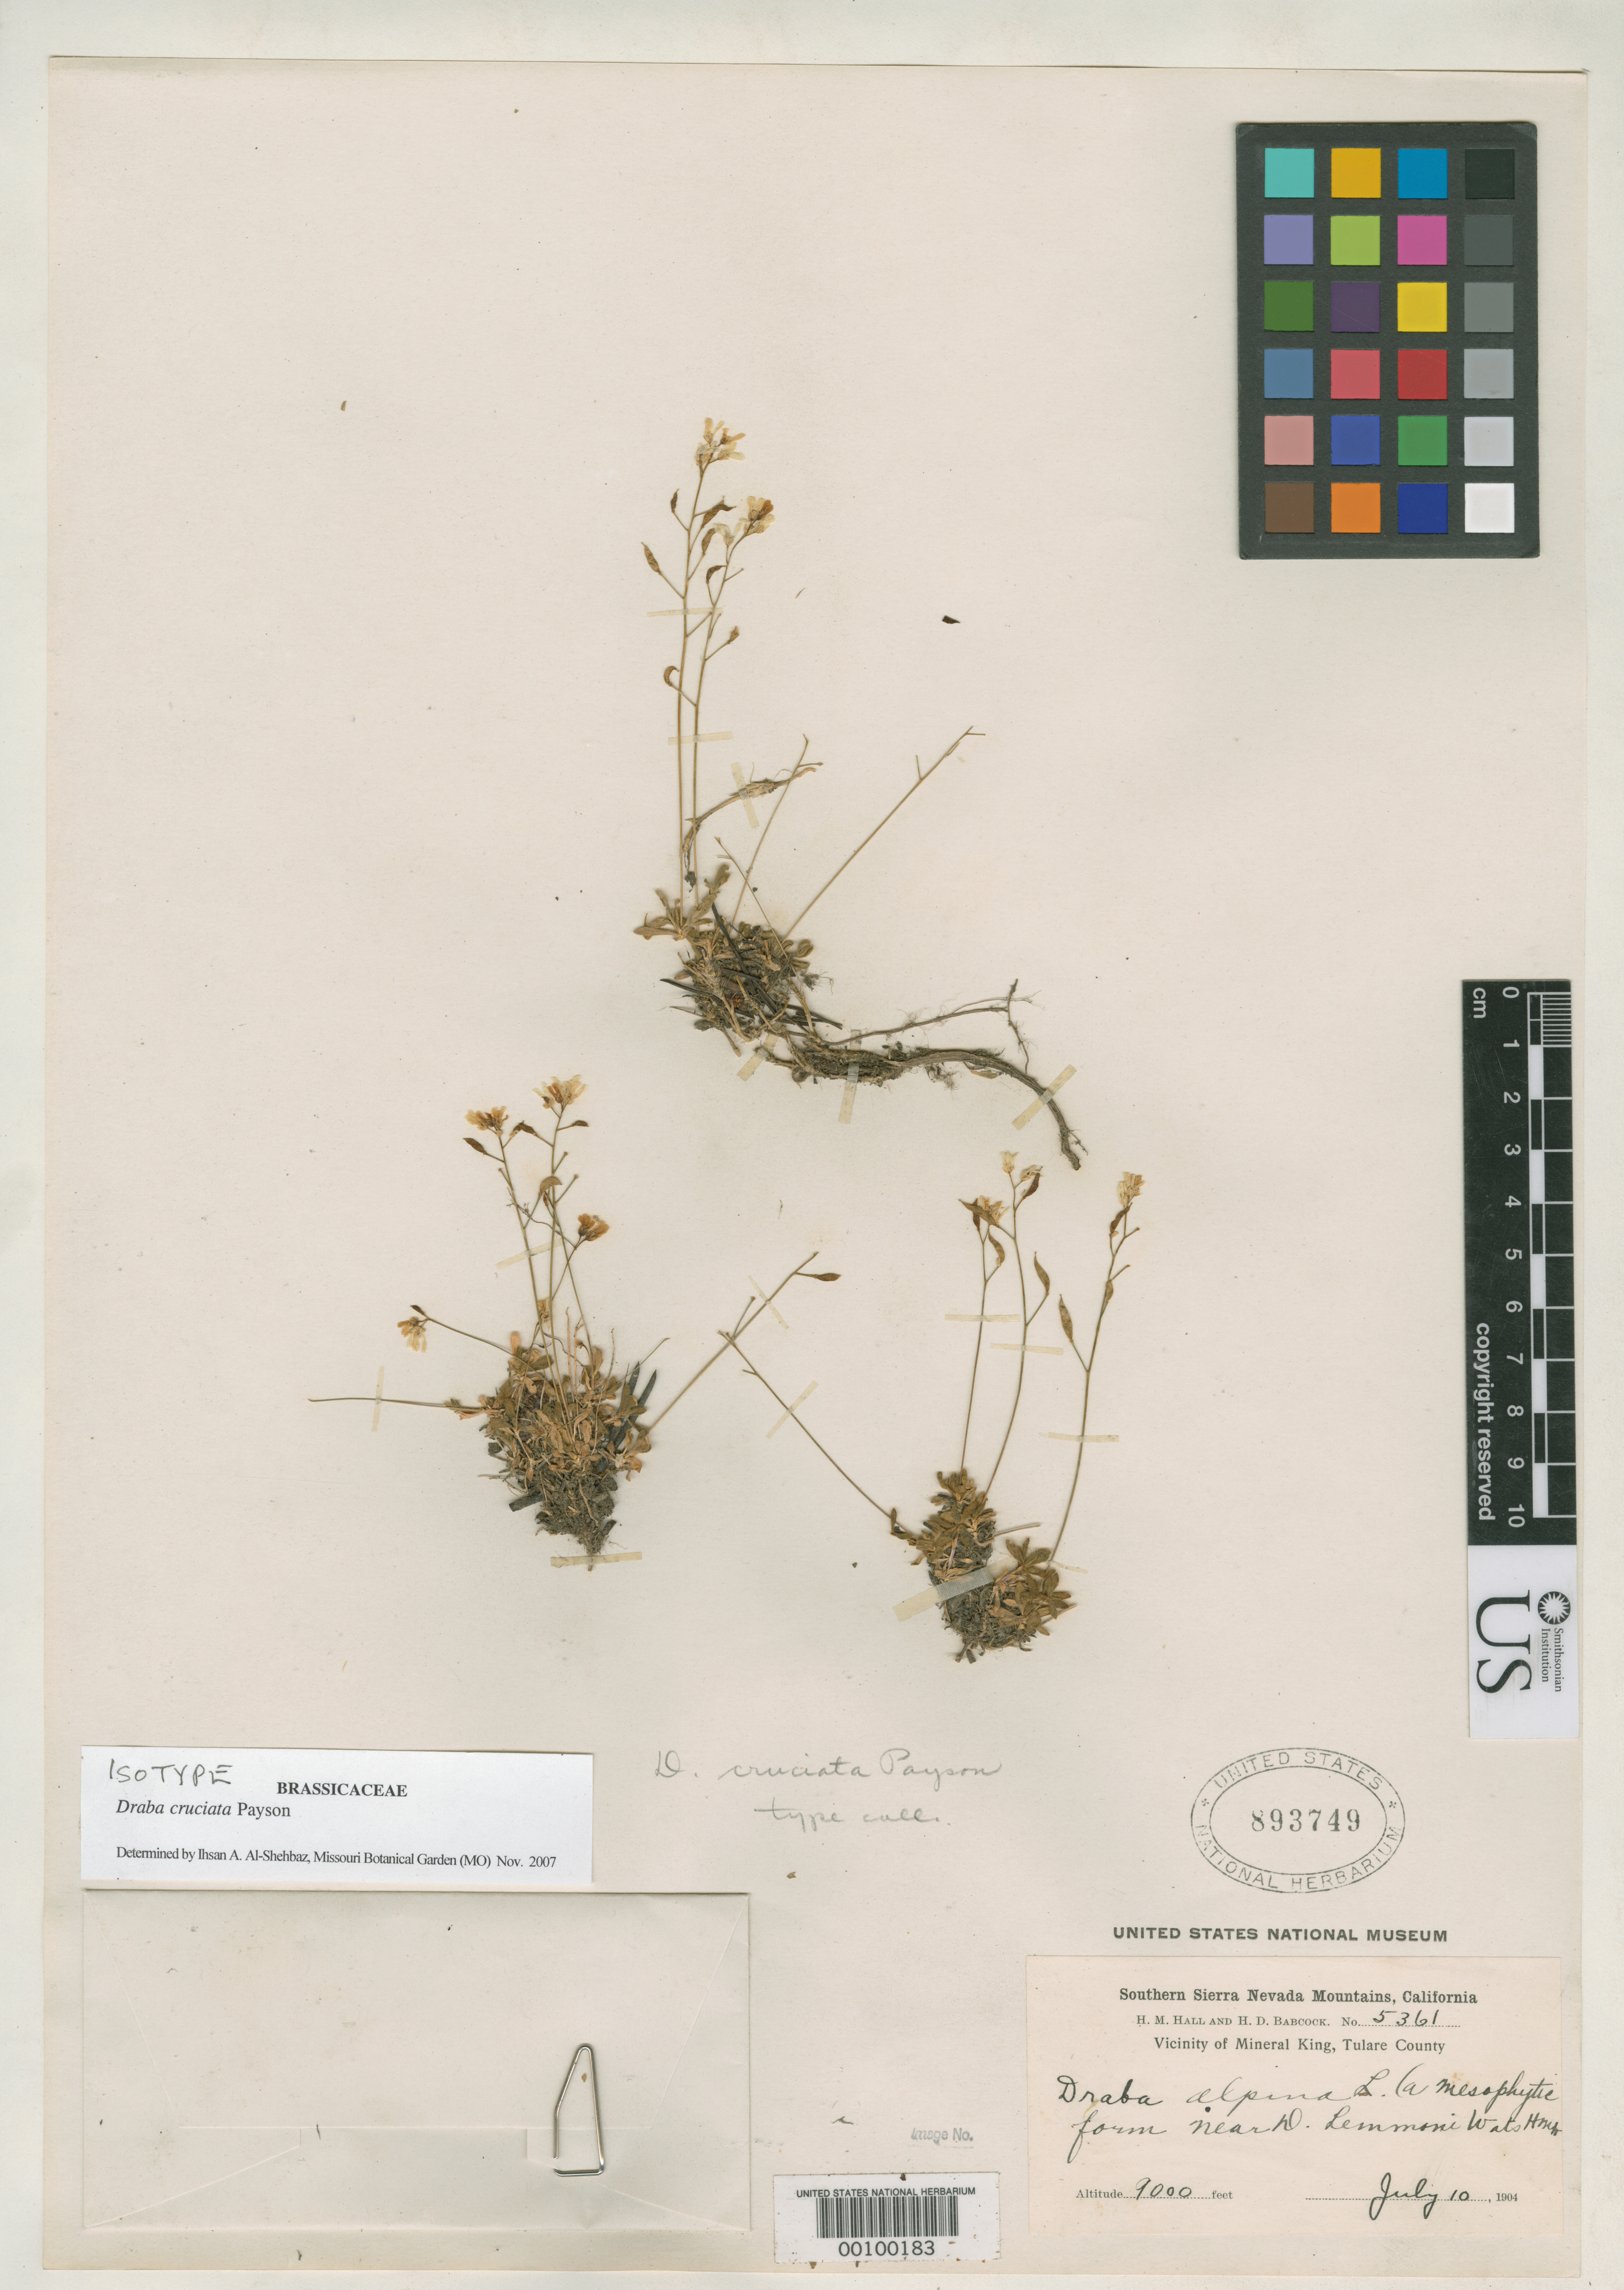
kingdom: Plantae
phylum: Tracheophyta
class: Magnoliopsida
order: Brassicales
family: Brassicaceae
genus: Draba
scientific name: Draba cruciata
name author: Payson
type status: Isotype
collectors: H. M. Hall & H. Babcock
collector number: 5361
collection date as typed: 10 Jul 1904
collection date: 1904-07-10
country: United States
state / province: California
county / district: Tulare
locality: Vicinity of Mineral King.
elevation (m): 2743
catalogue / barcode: US 893749